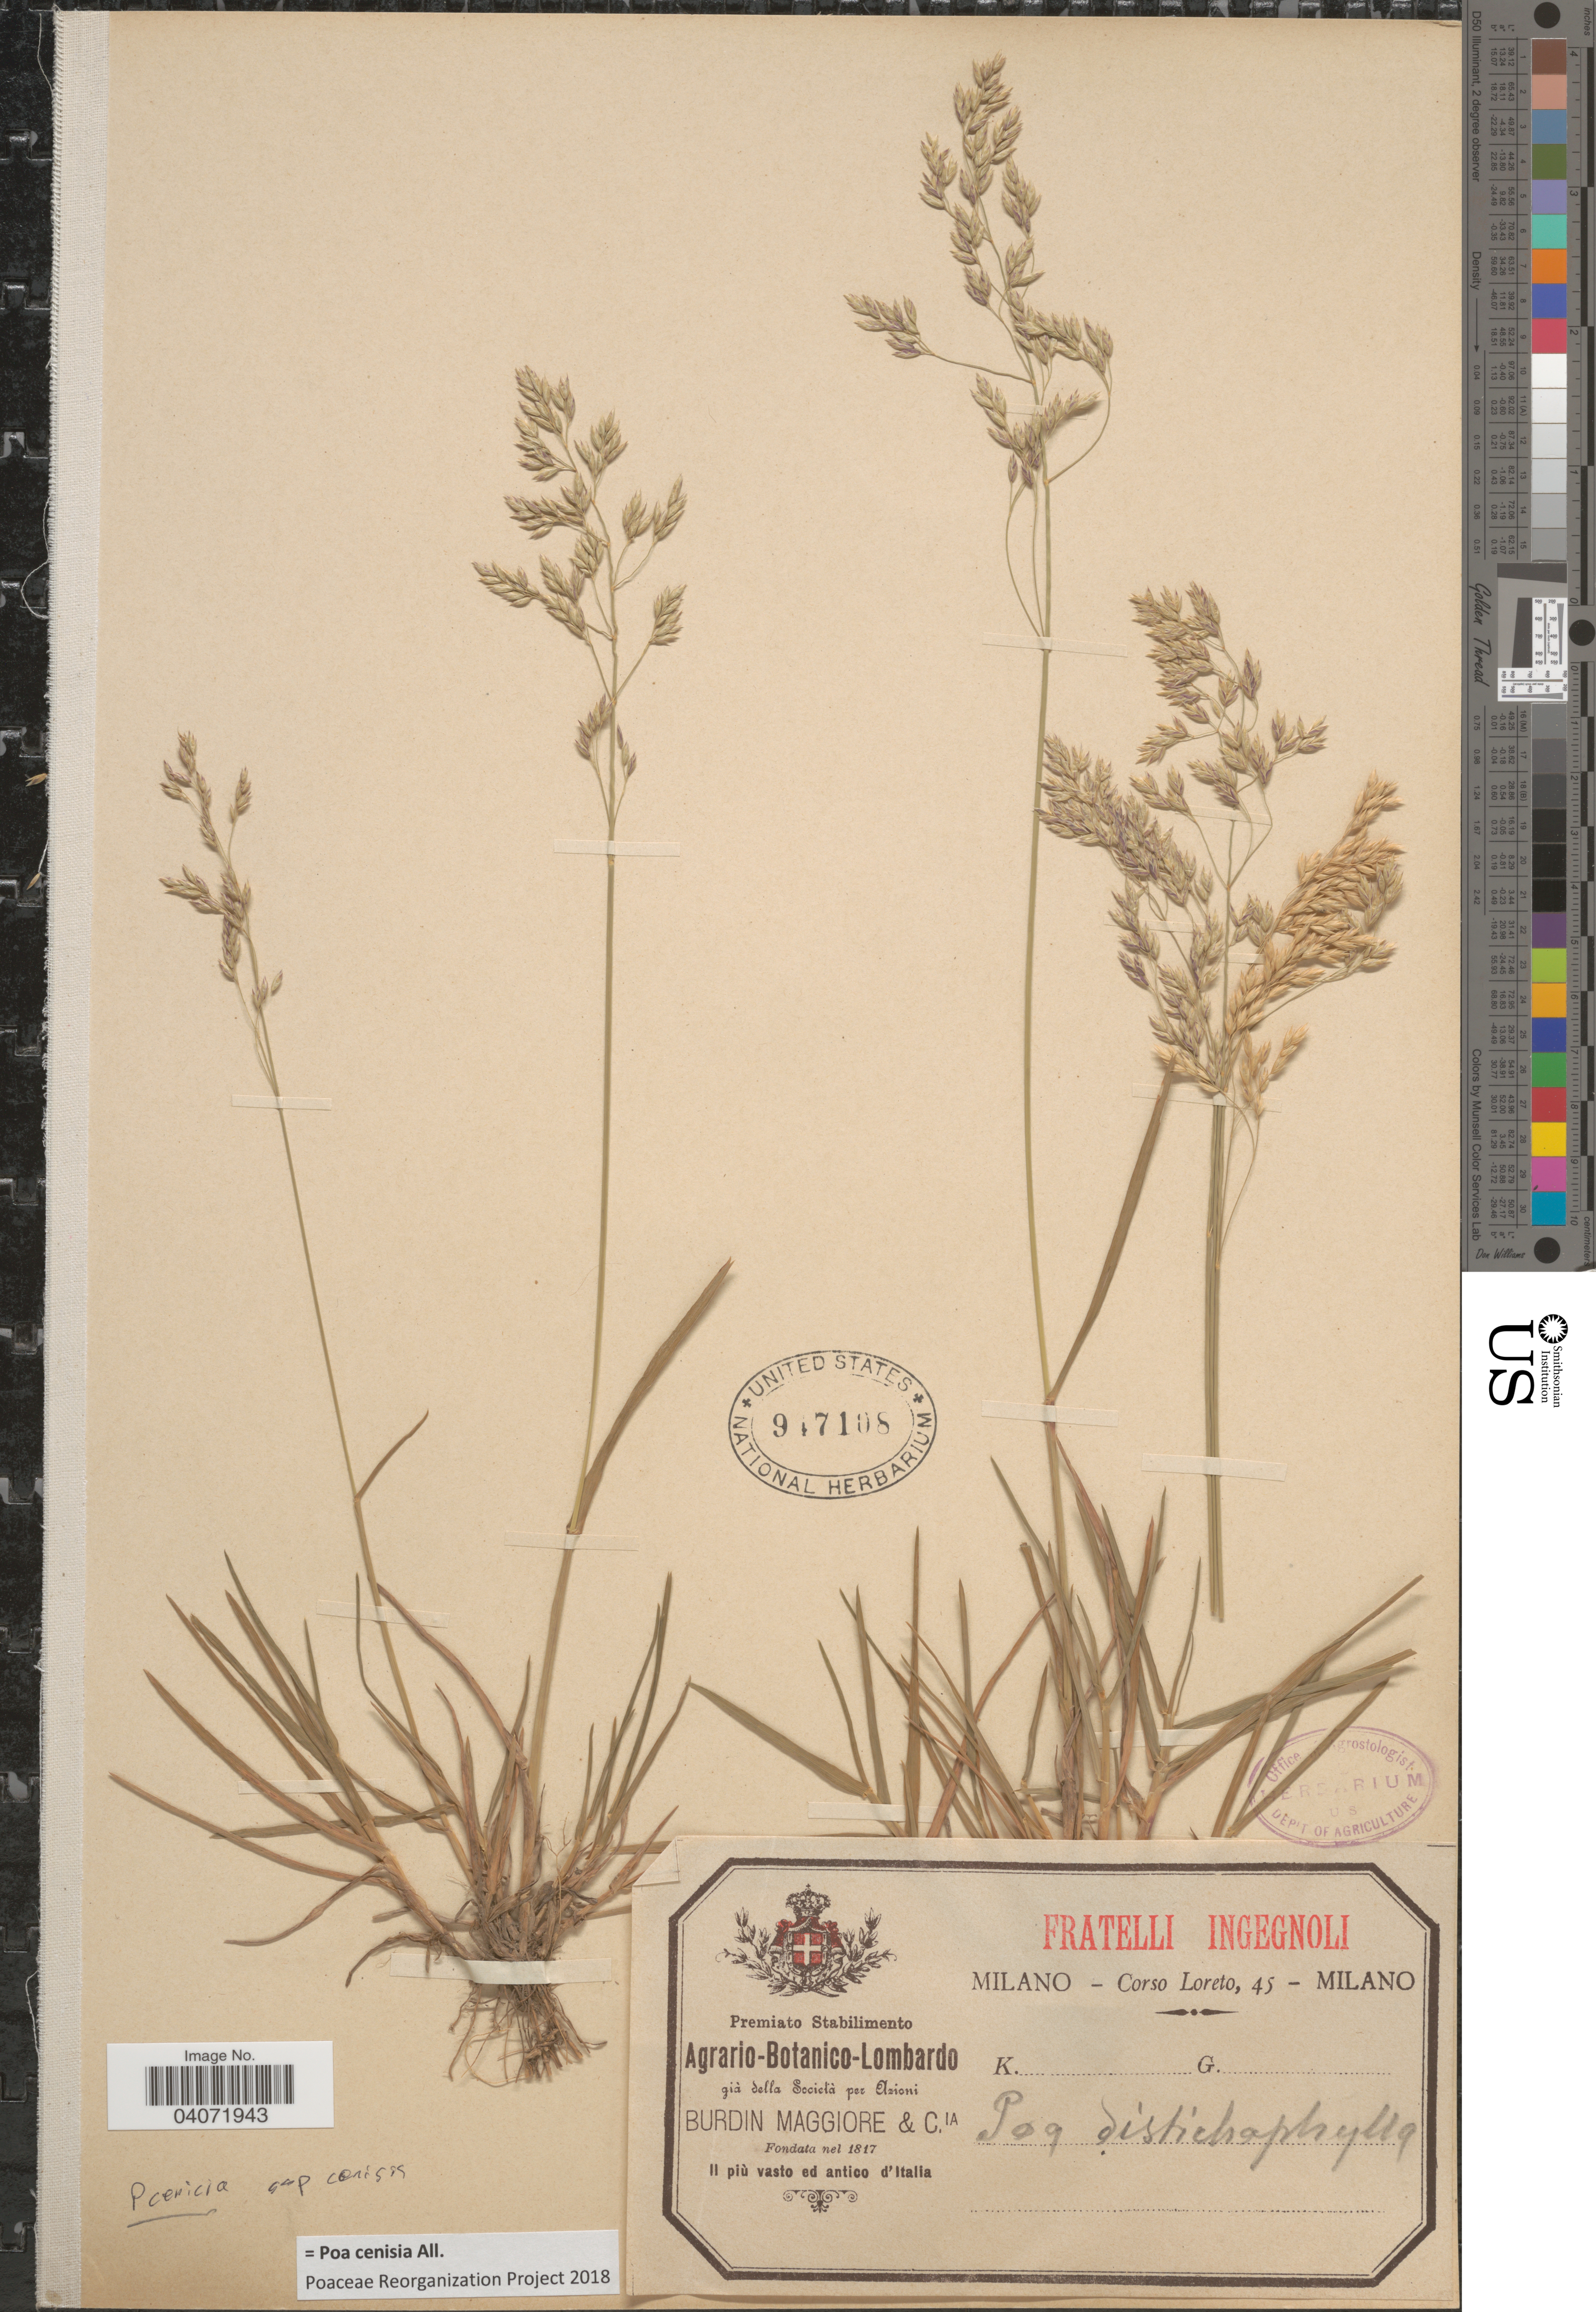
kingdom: Plantae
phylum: Tracheophyta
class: Liliopsida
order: Poales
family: Poaceae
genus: Poa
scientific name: Poa cenisia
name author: All.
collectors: Loreto, C.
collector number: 45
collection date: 1817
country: Italy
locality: Il più vasto ed antico.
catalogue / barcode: US 947108